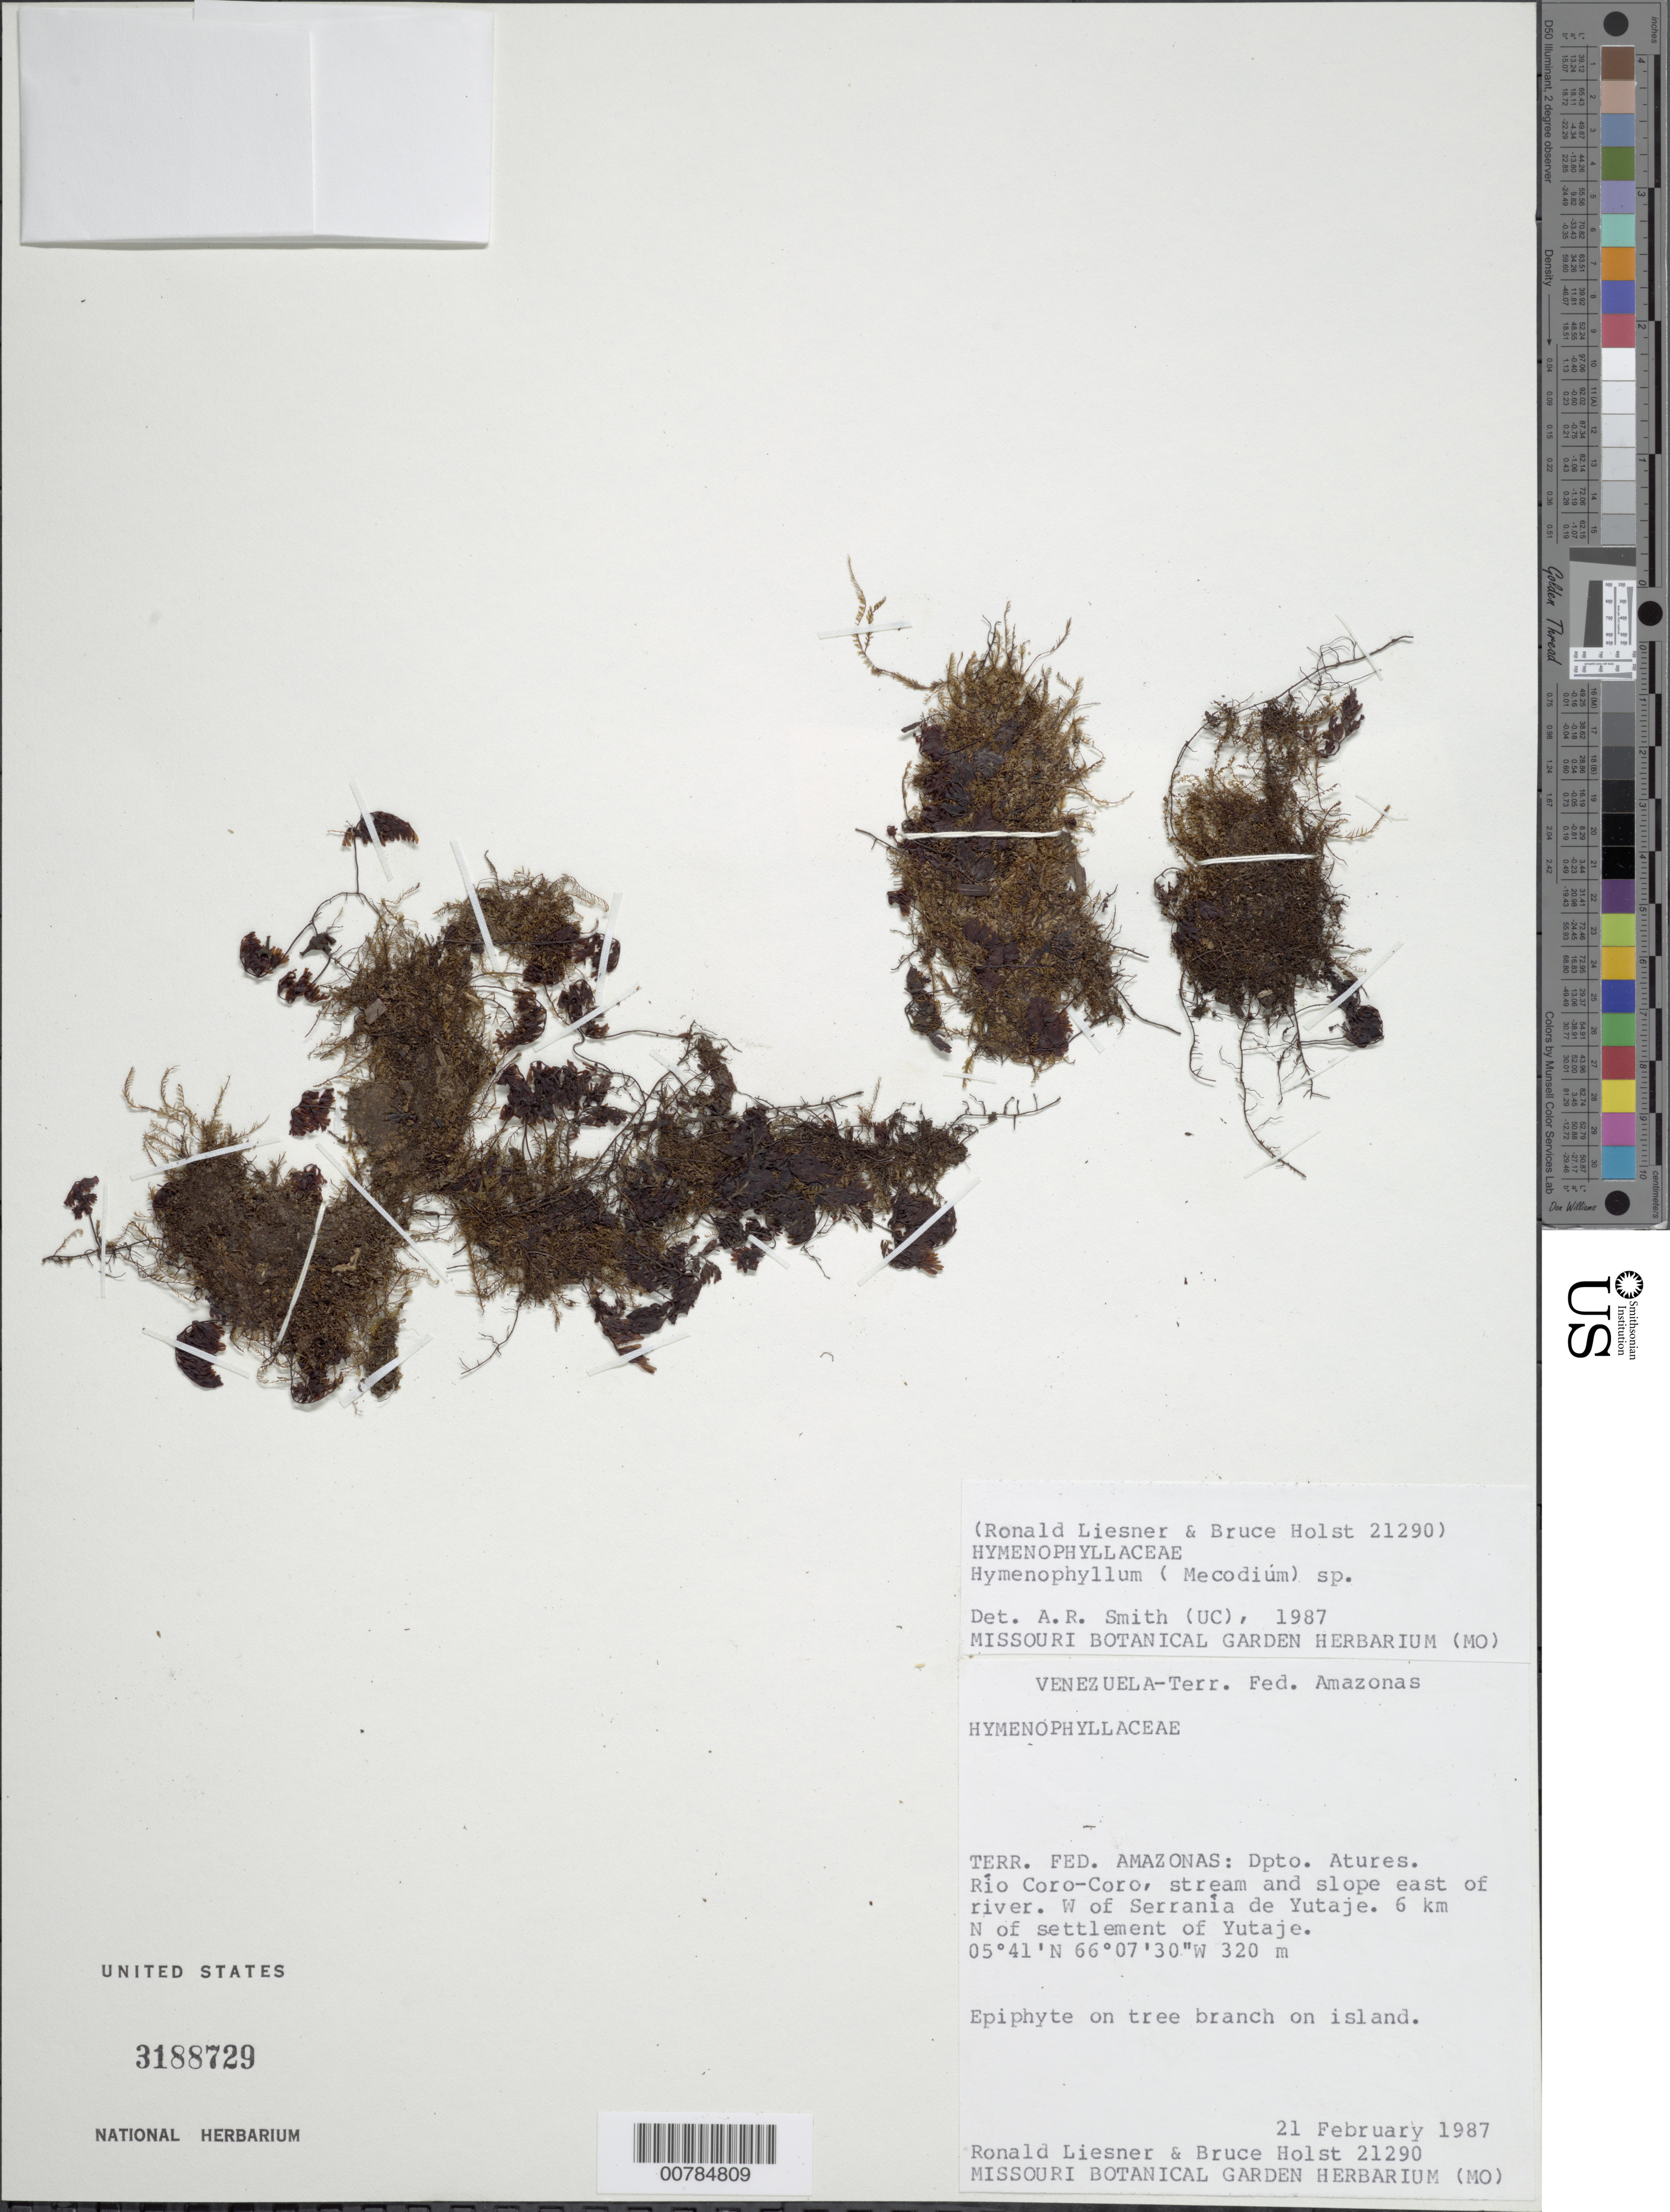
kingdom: Plantae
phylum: Tracheophyta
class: Polypodiopsida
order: Hymenophyllales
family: Hymenophyllaceae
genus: Hymenophyllum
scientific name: Hymenophyllum sp.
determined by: Smith, Alan R., (UC)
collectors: R. L. Liesner & B. Holst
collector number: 21290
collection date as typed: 21-Feb-87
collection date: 1987-02-21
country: Venezuela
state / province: Amazonas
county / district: Atures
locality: Río Coro-Coro, W of Serrania de Yutajé, 6 km N of settlement of Yutajé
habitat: On tree branch on island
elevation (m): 320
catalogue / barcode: US 3188729